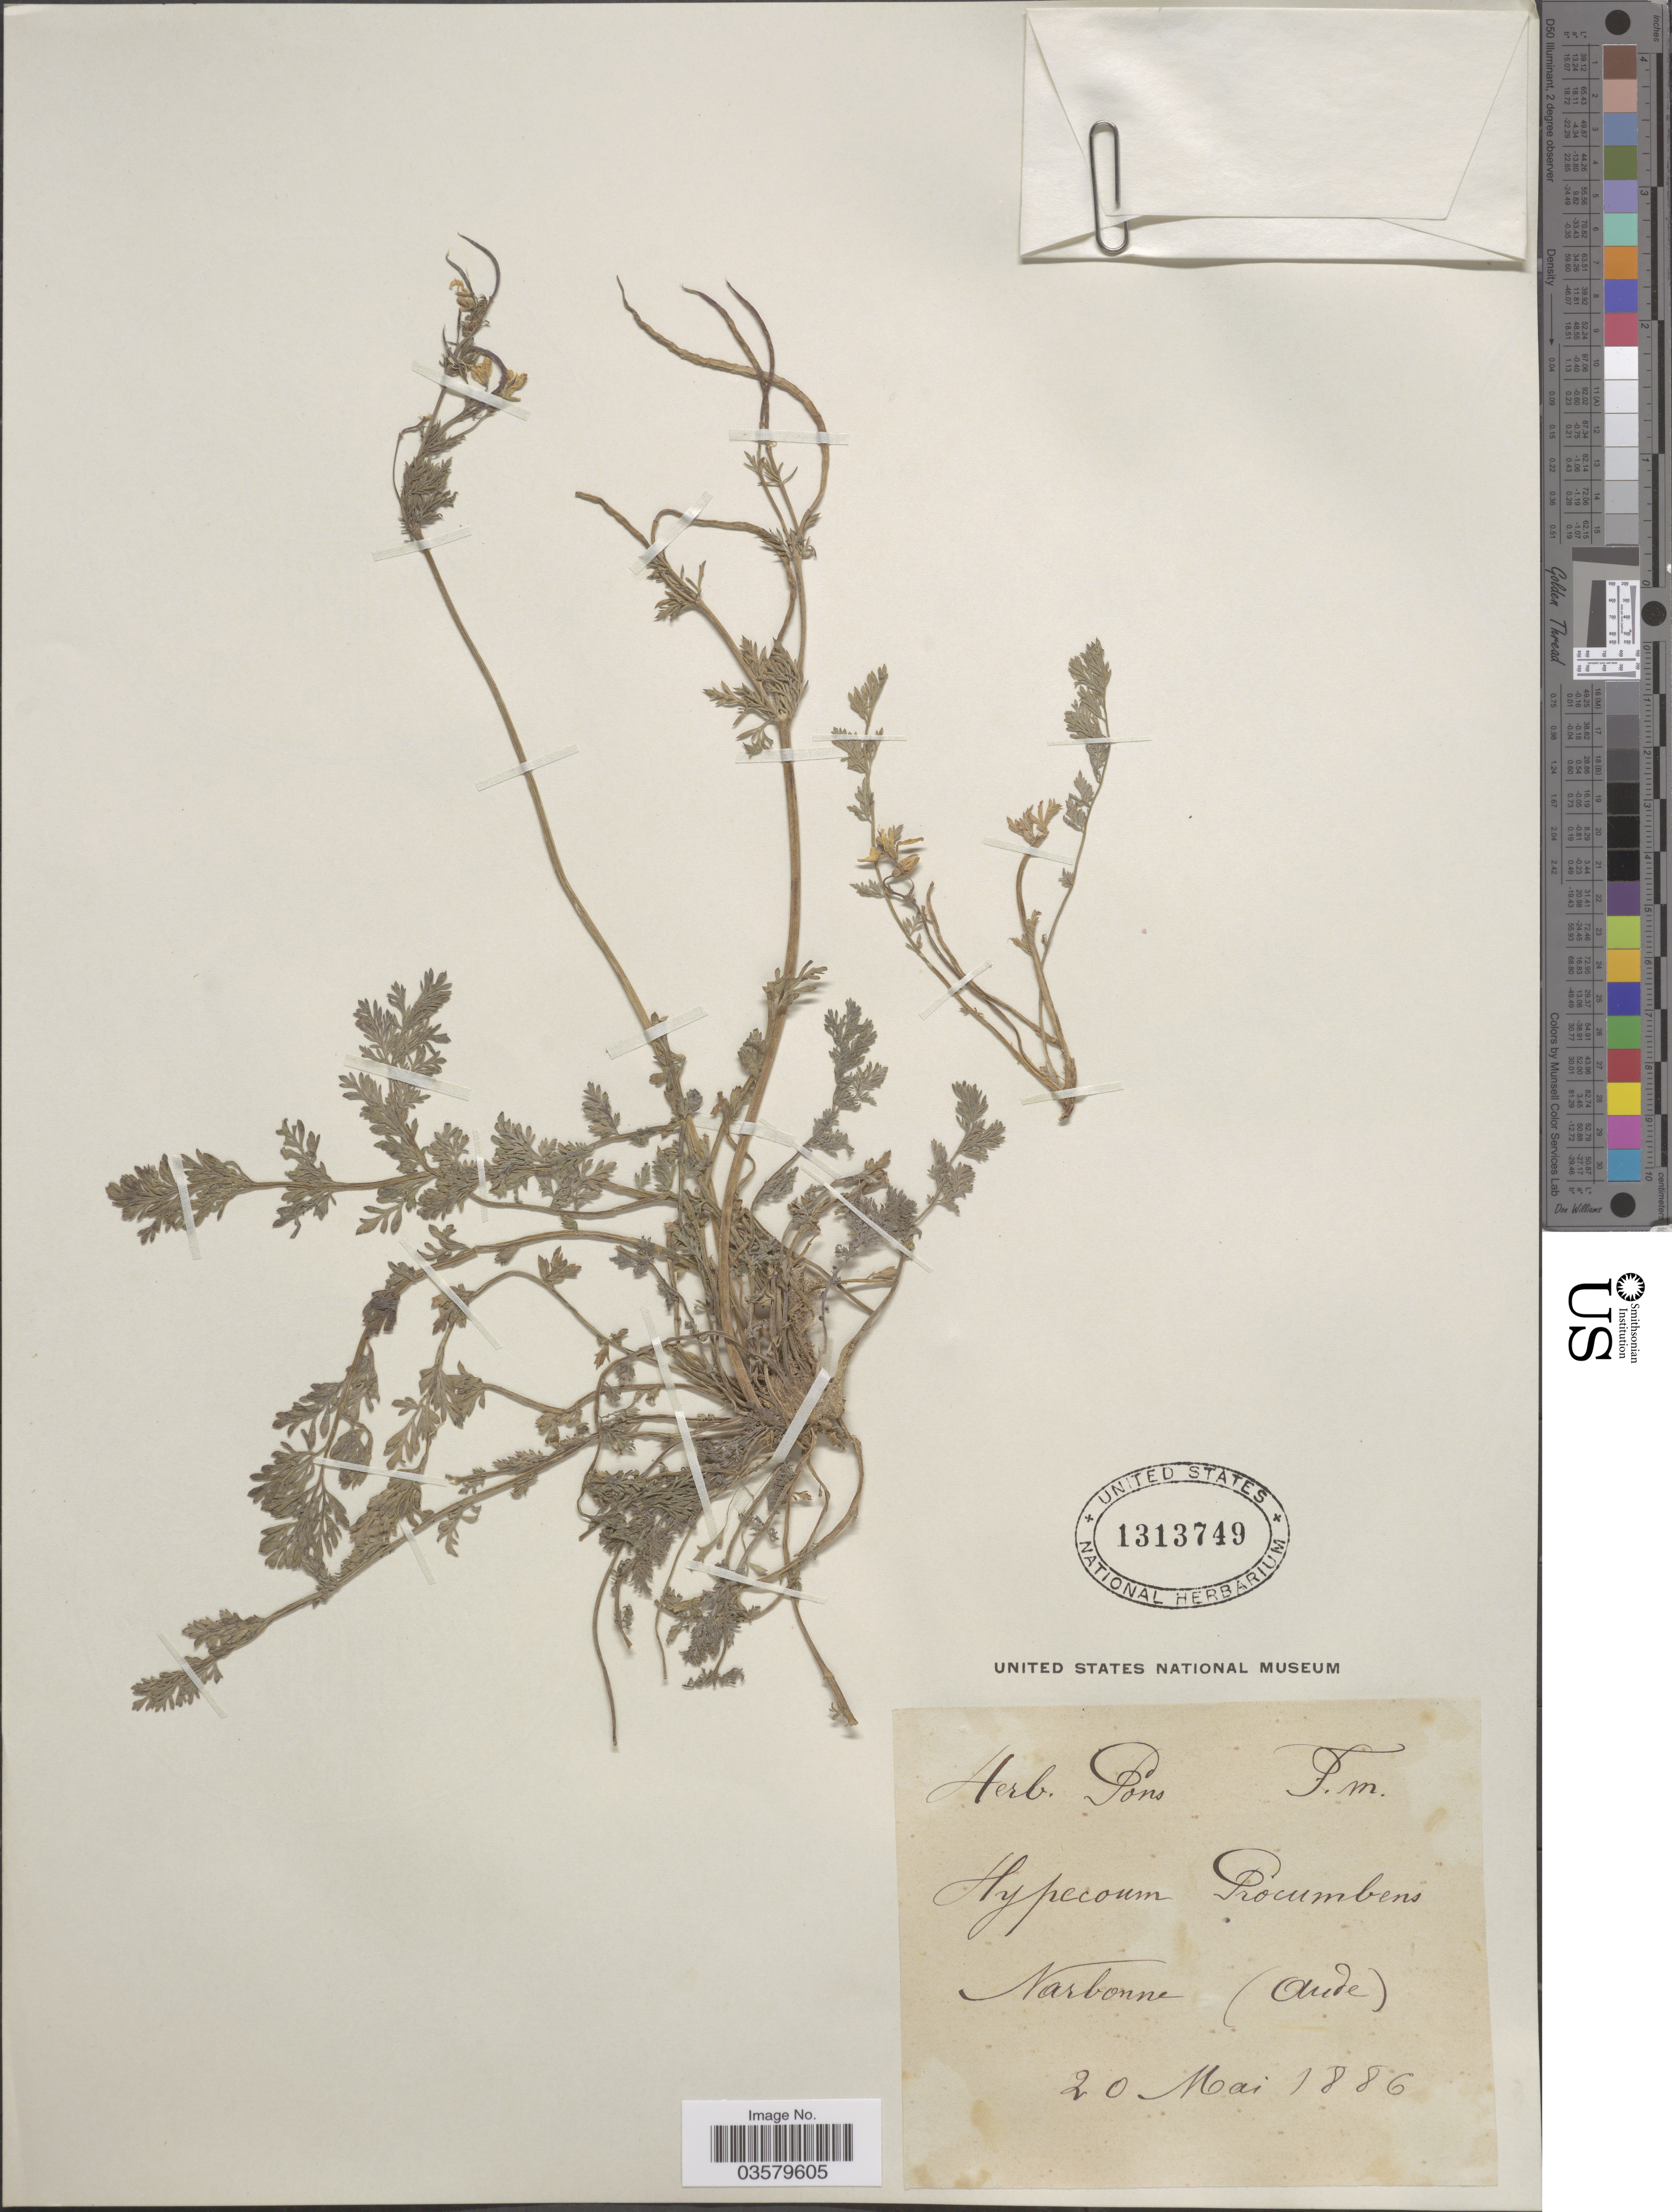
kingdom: Plantae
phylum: Tracheophyta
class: Magnoliopsida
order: Ranunculales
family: Papaveraceae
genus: Hypecoum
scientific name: Hypecoum procumbens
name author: L.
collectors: Ex herb. Pons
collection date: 1886-05-20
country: France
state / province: Occitanie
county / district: Aude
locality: Narbonne (Aude).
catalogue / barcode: US 1313749